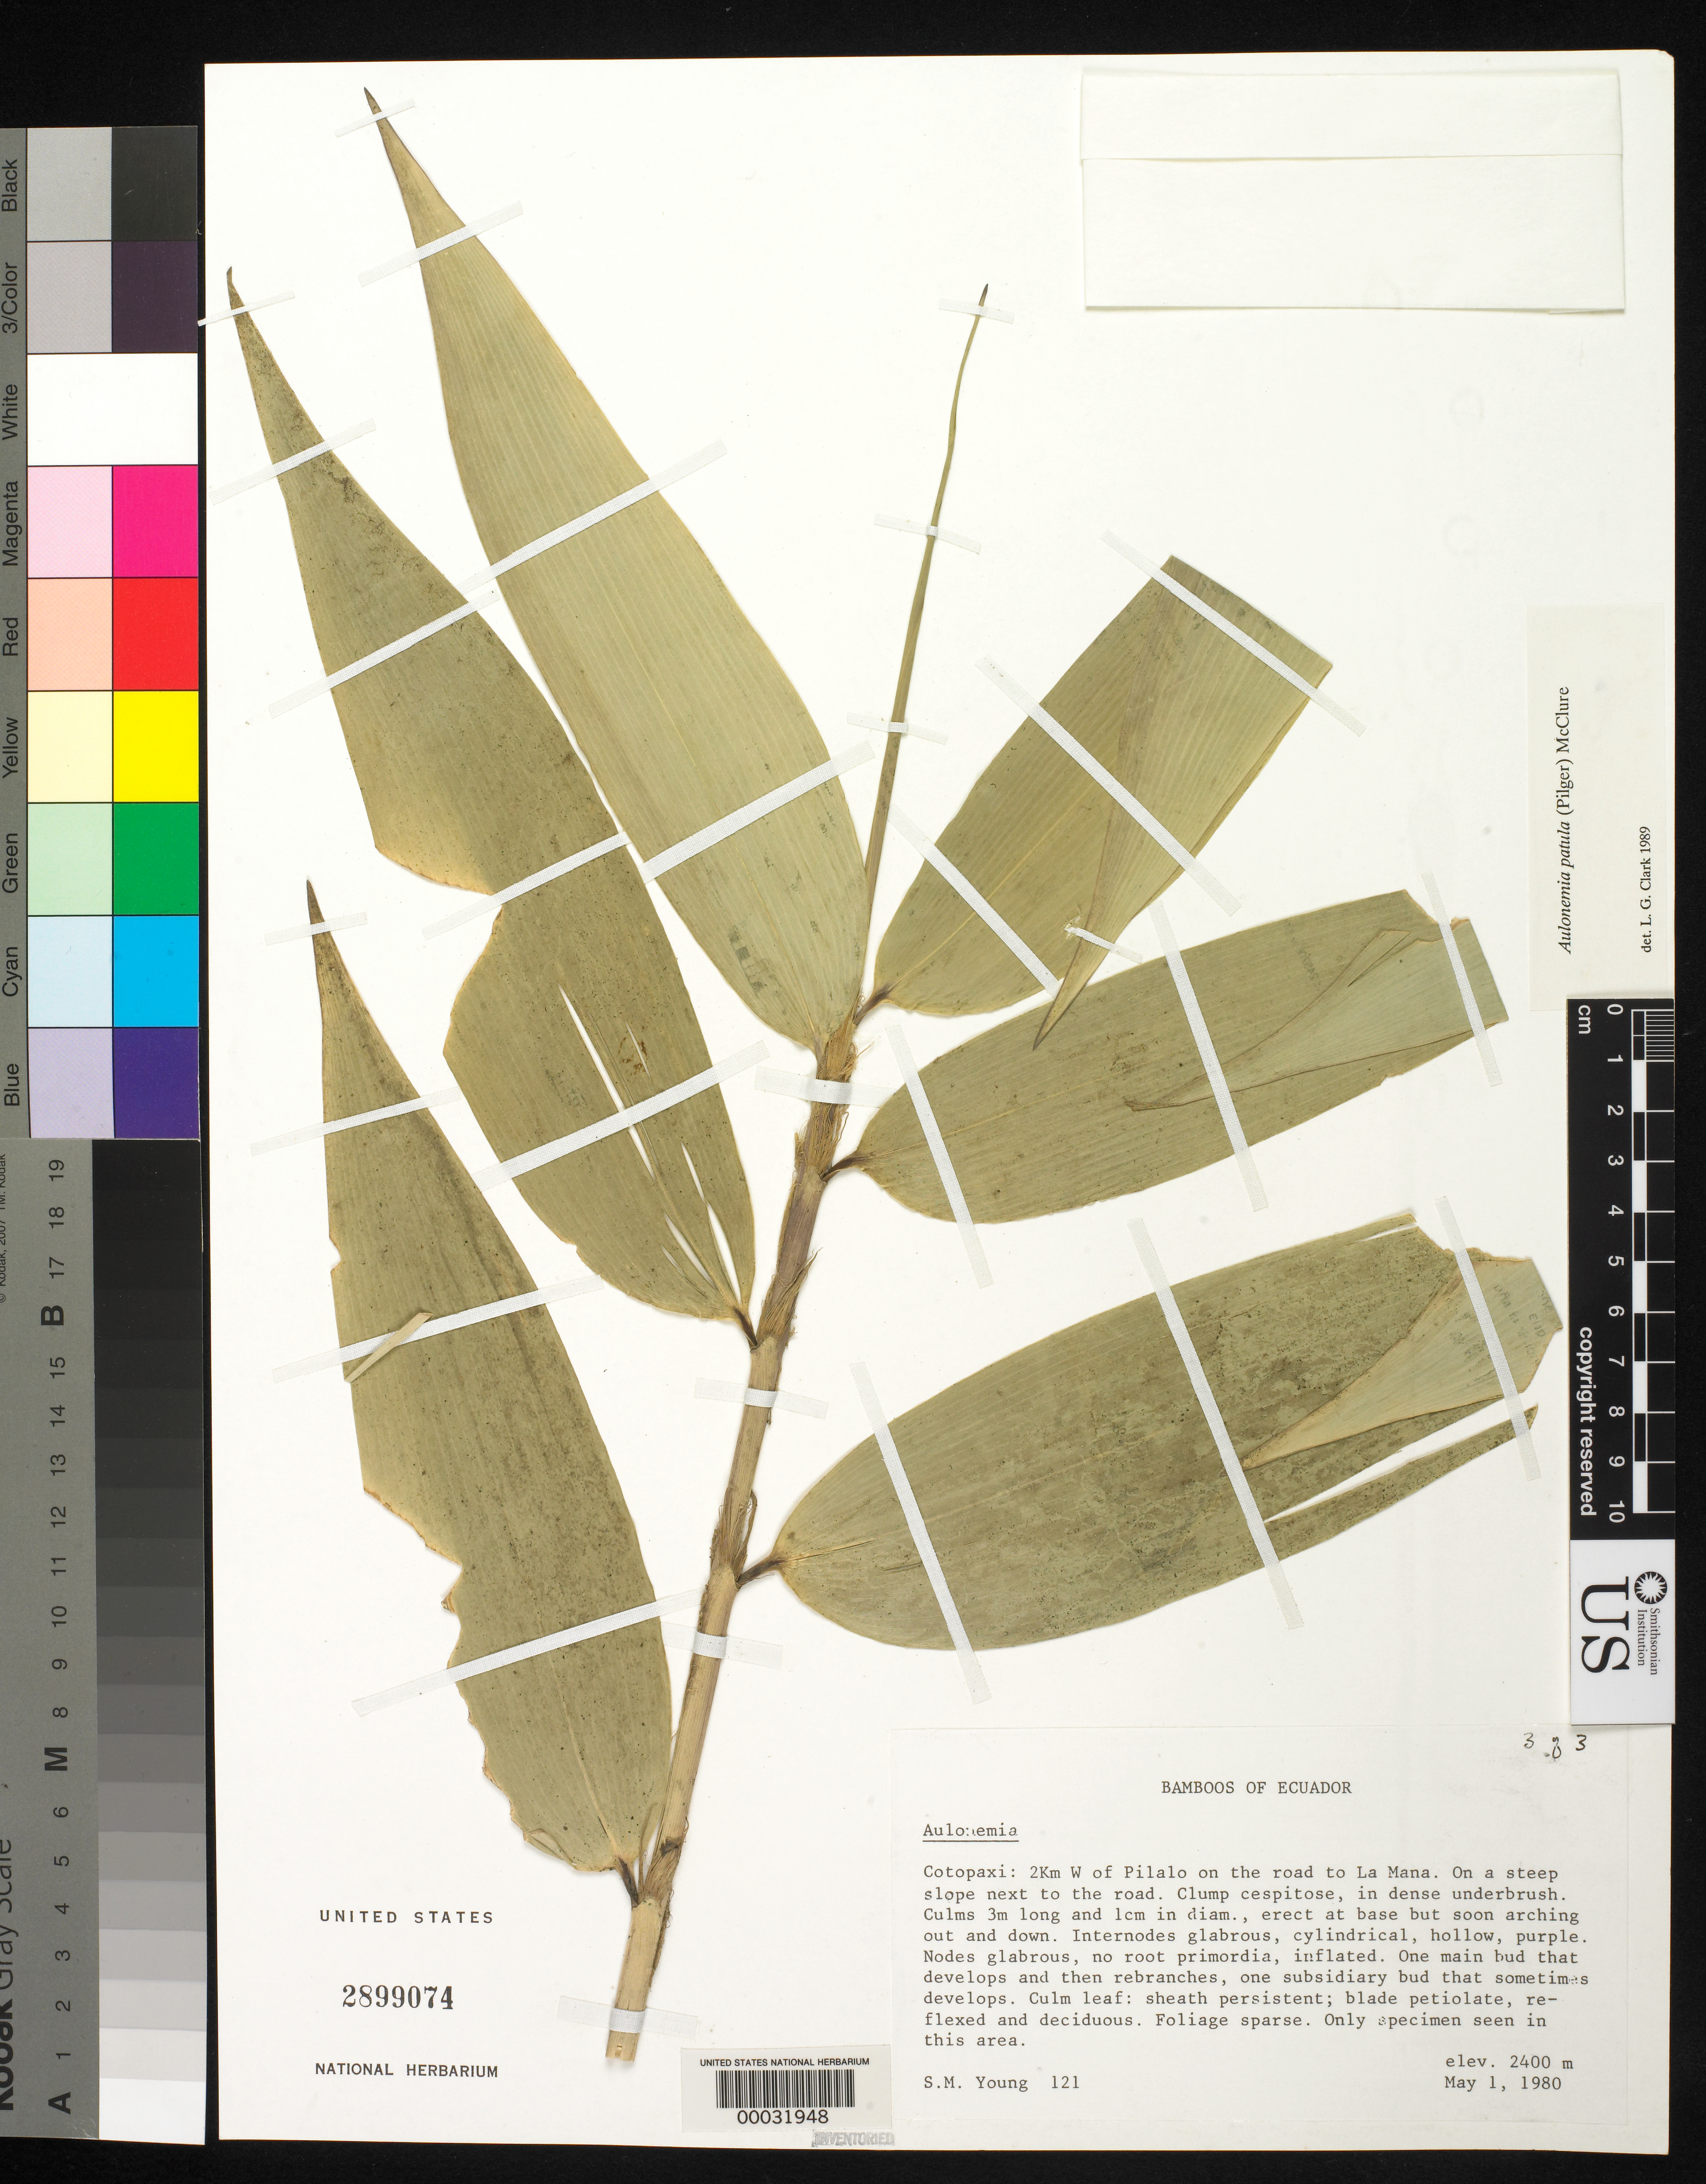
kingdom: Plantae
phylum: Tracheophyta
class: Liliopsida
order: Poales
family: Poaceae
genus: Aulonemia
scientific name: Aulonemia patula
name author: (Pilg.) McClure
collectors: S. Young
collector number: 121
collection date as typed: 01 May 1980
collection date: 1980-05-01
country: Ecuador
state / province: Cotopaxi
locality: Pilalo, la Mana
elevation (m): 2400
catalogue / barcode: US 2899074